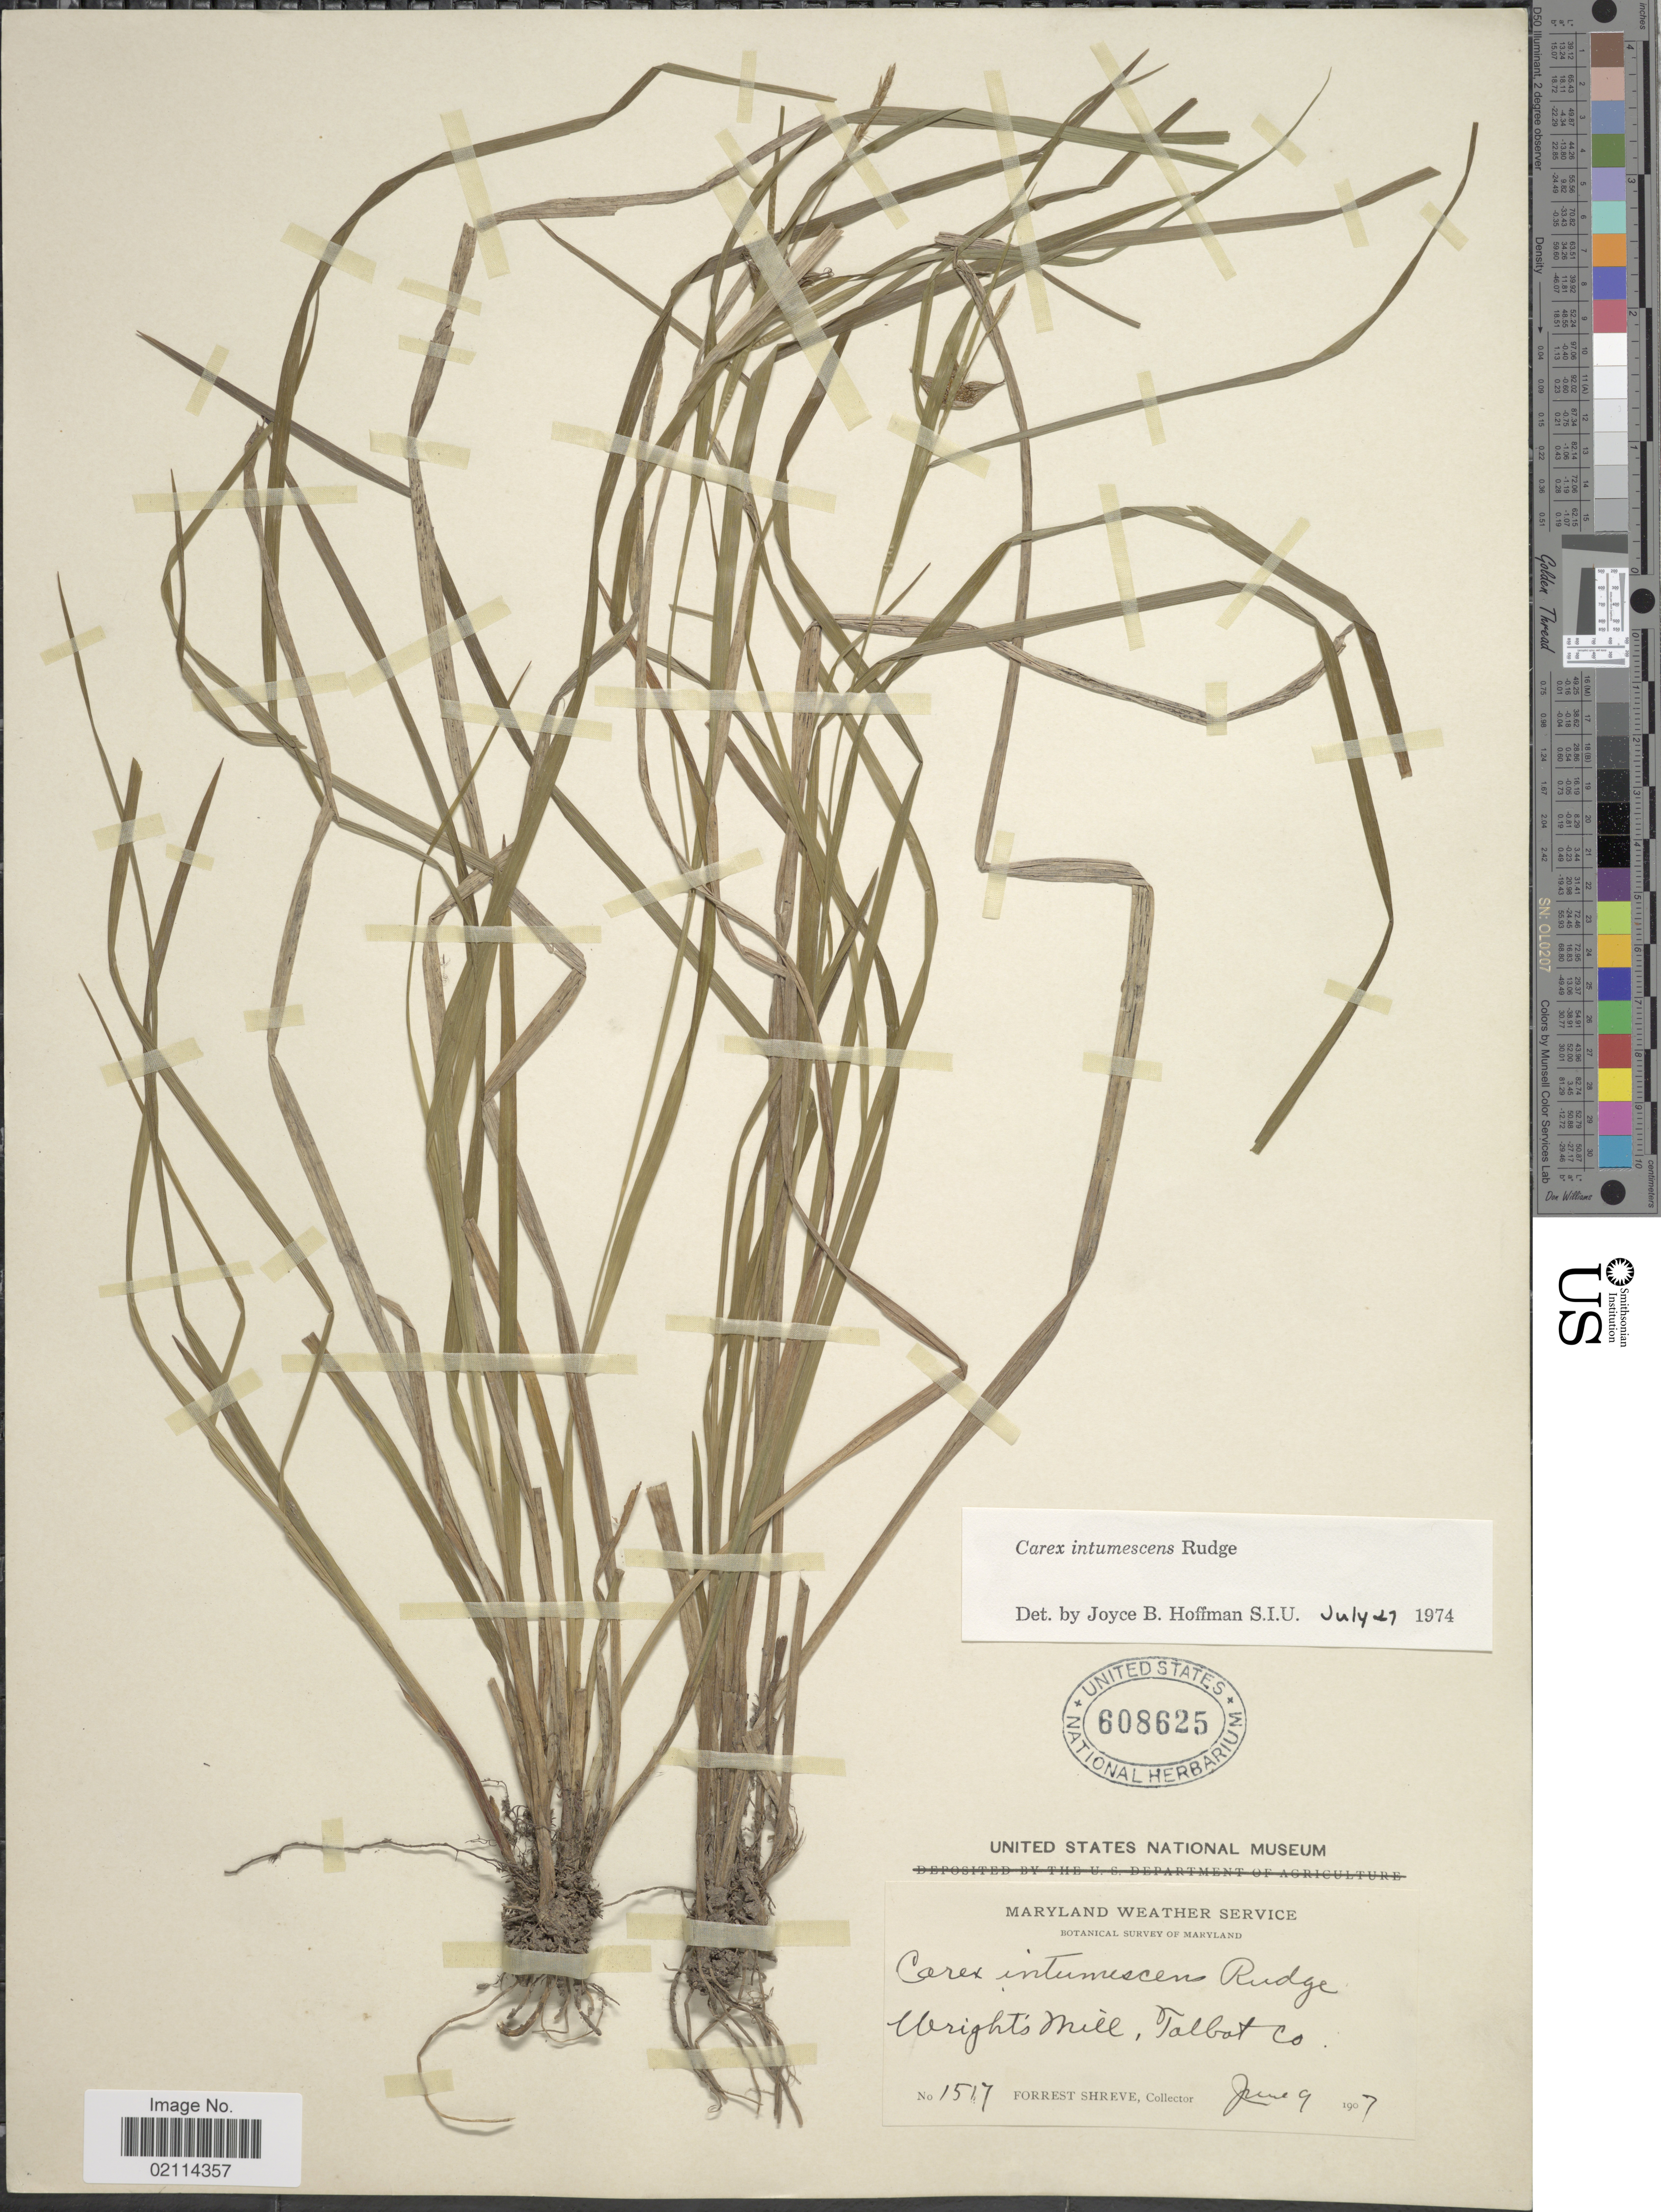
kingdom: Plantae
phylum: Tracheophyta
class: Liliopsida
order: Poales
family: Cyperaceae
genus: Carex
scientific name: Carex intumescens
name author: Rudge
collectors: F. Shreve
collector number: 1517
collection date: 1907-06-09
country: United States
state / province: Maryland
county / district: Talbot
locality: Wrights Mill, Talbot Co.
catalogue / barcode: US 608625